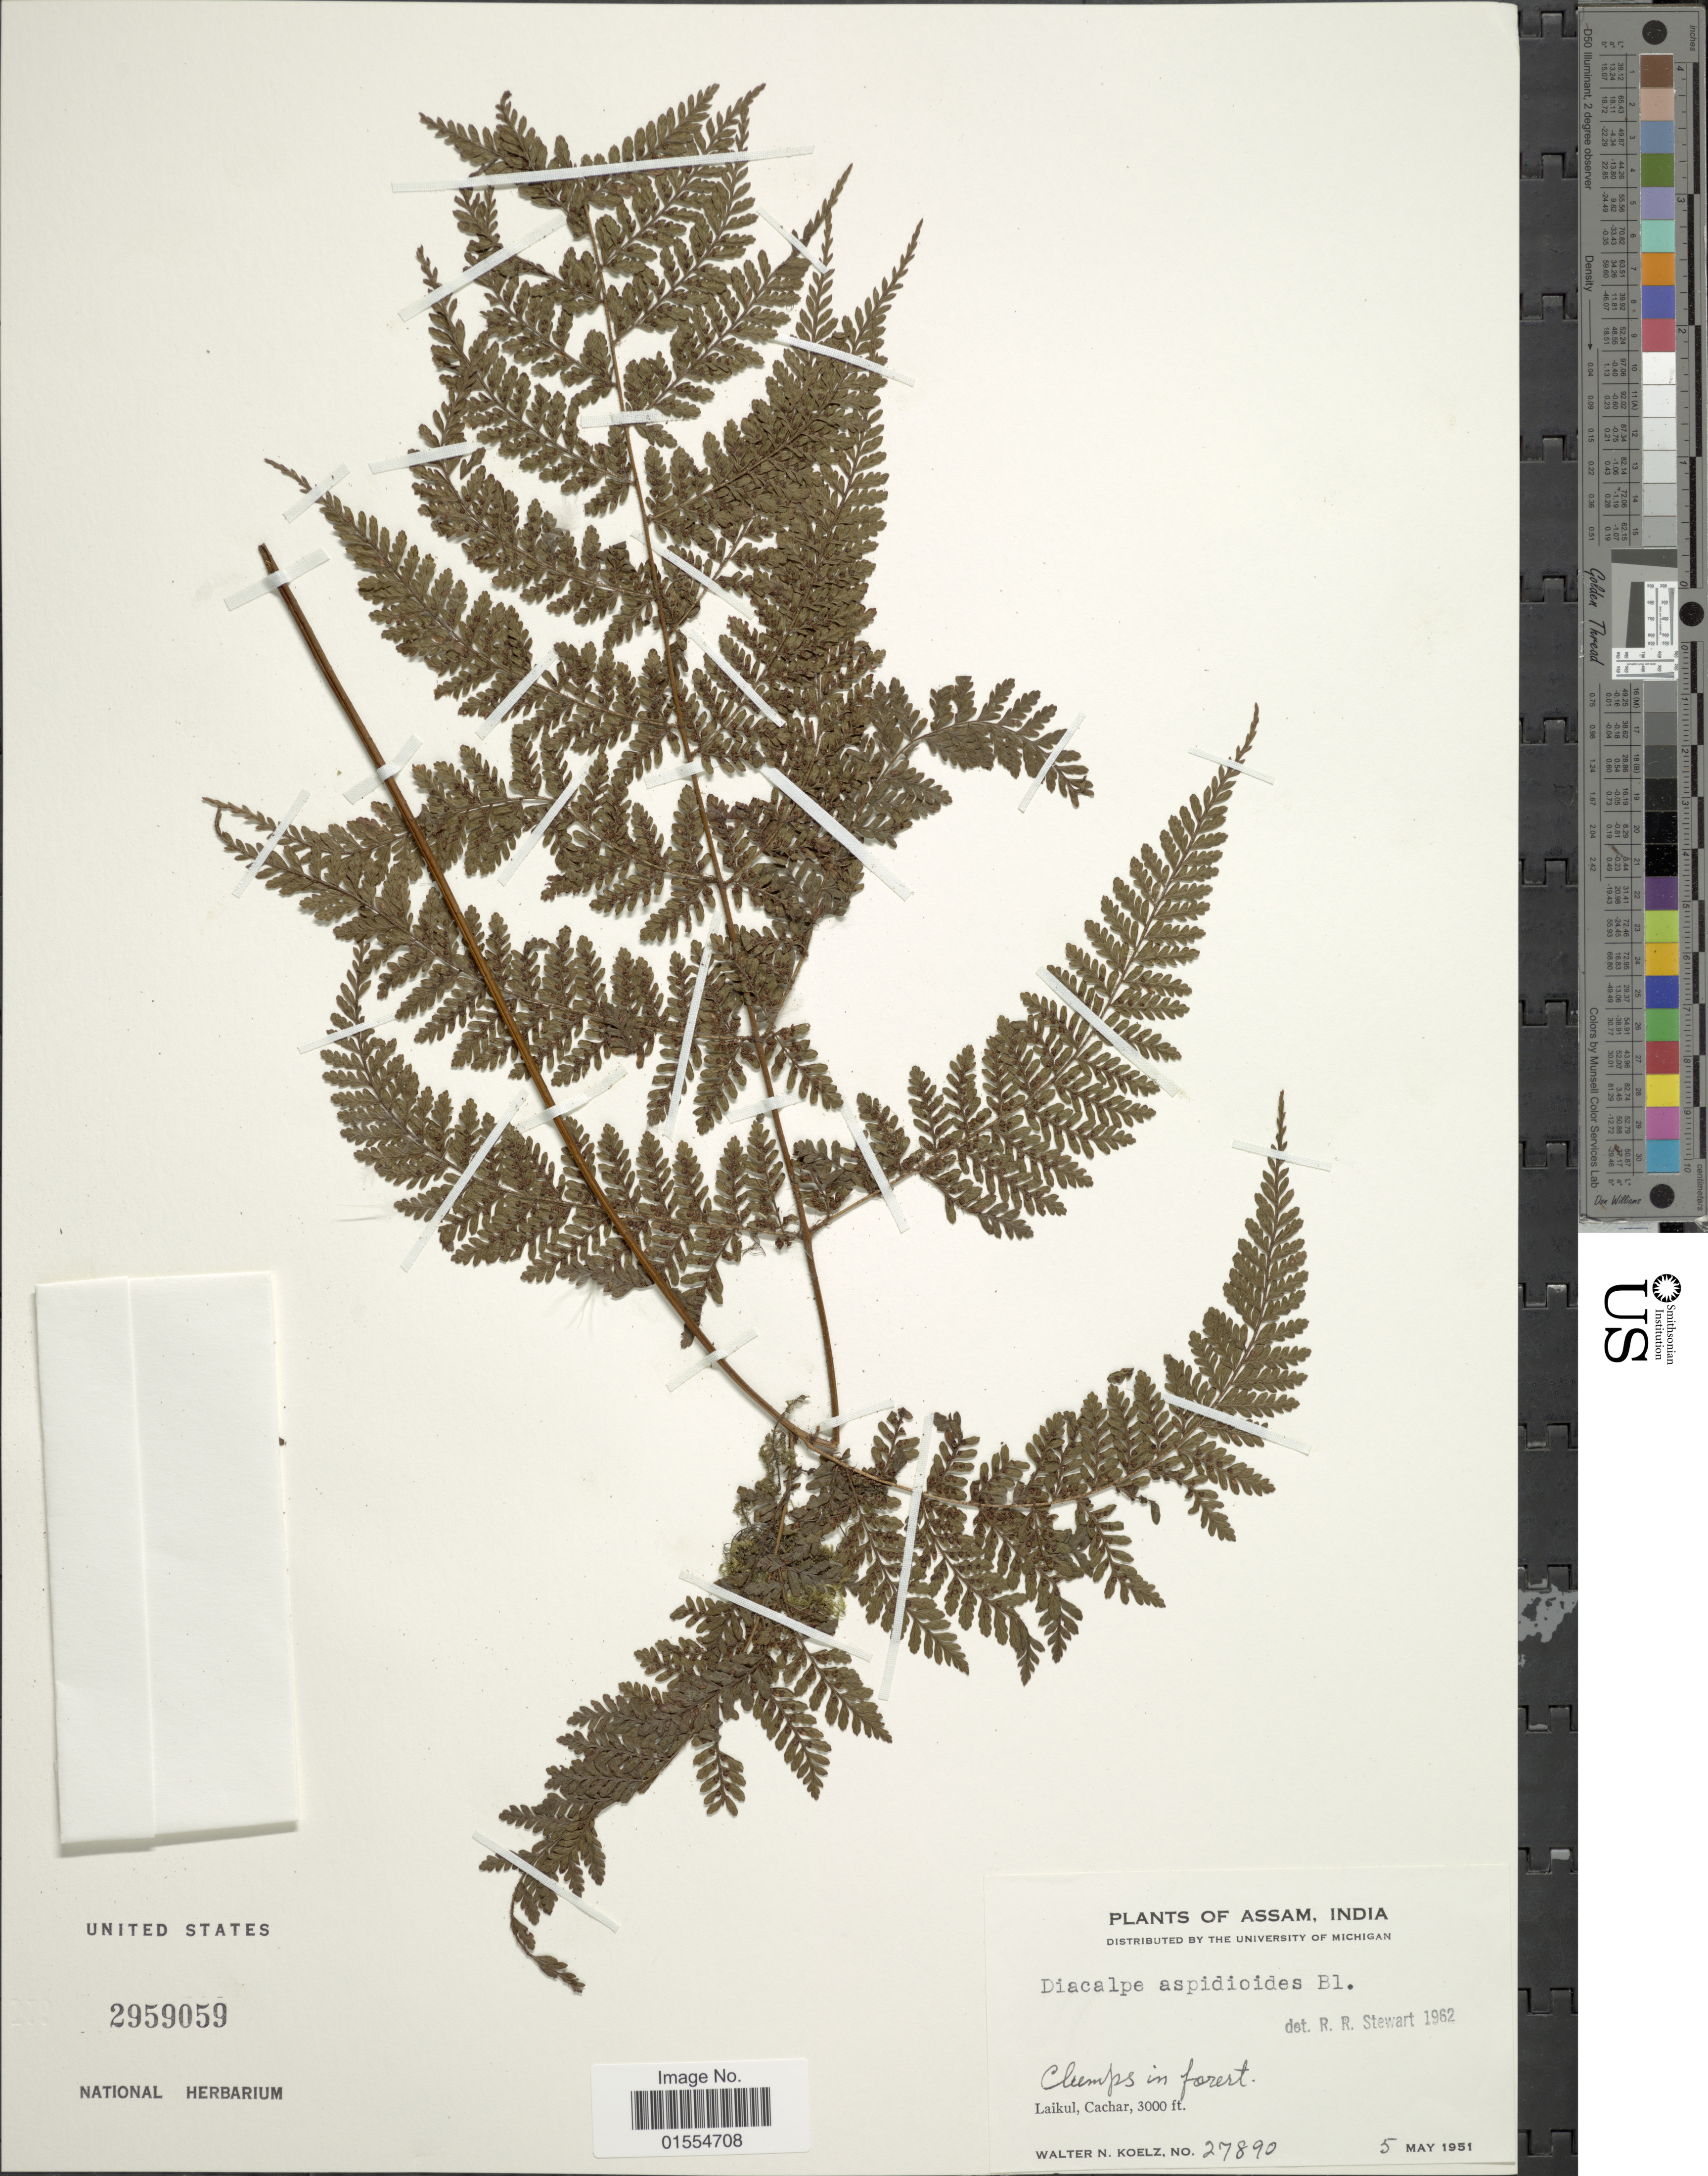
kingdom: Plantae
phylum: Tracheophyta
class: Polypodiopsida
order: Polypodiales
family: Dryopteridaceae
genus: Dryopteris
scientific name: Dryopteris pseudocaenopteris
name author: (Kunze) Li Bing Zhang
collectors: W. N. Koelz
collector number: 27890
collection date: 1951-05-05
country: India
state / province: Assam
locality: Assam, India, Laikul, Cachar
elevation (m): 914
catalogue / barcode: US 2959059